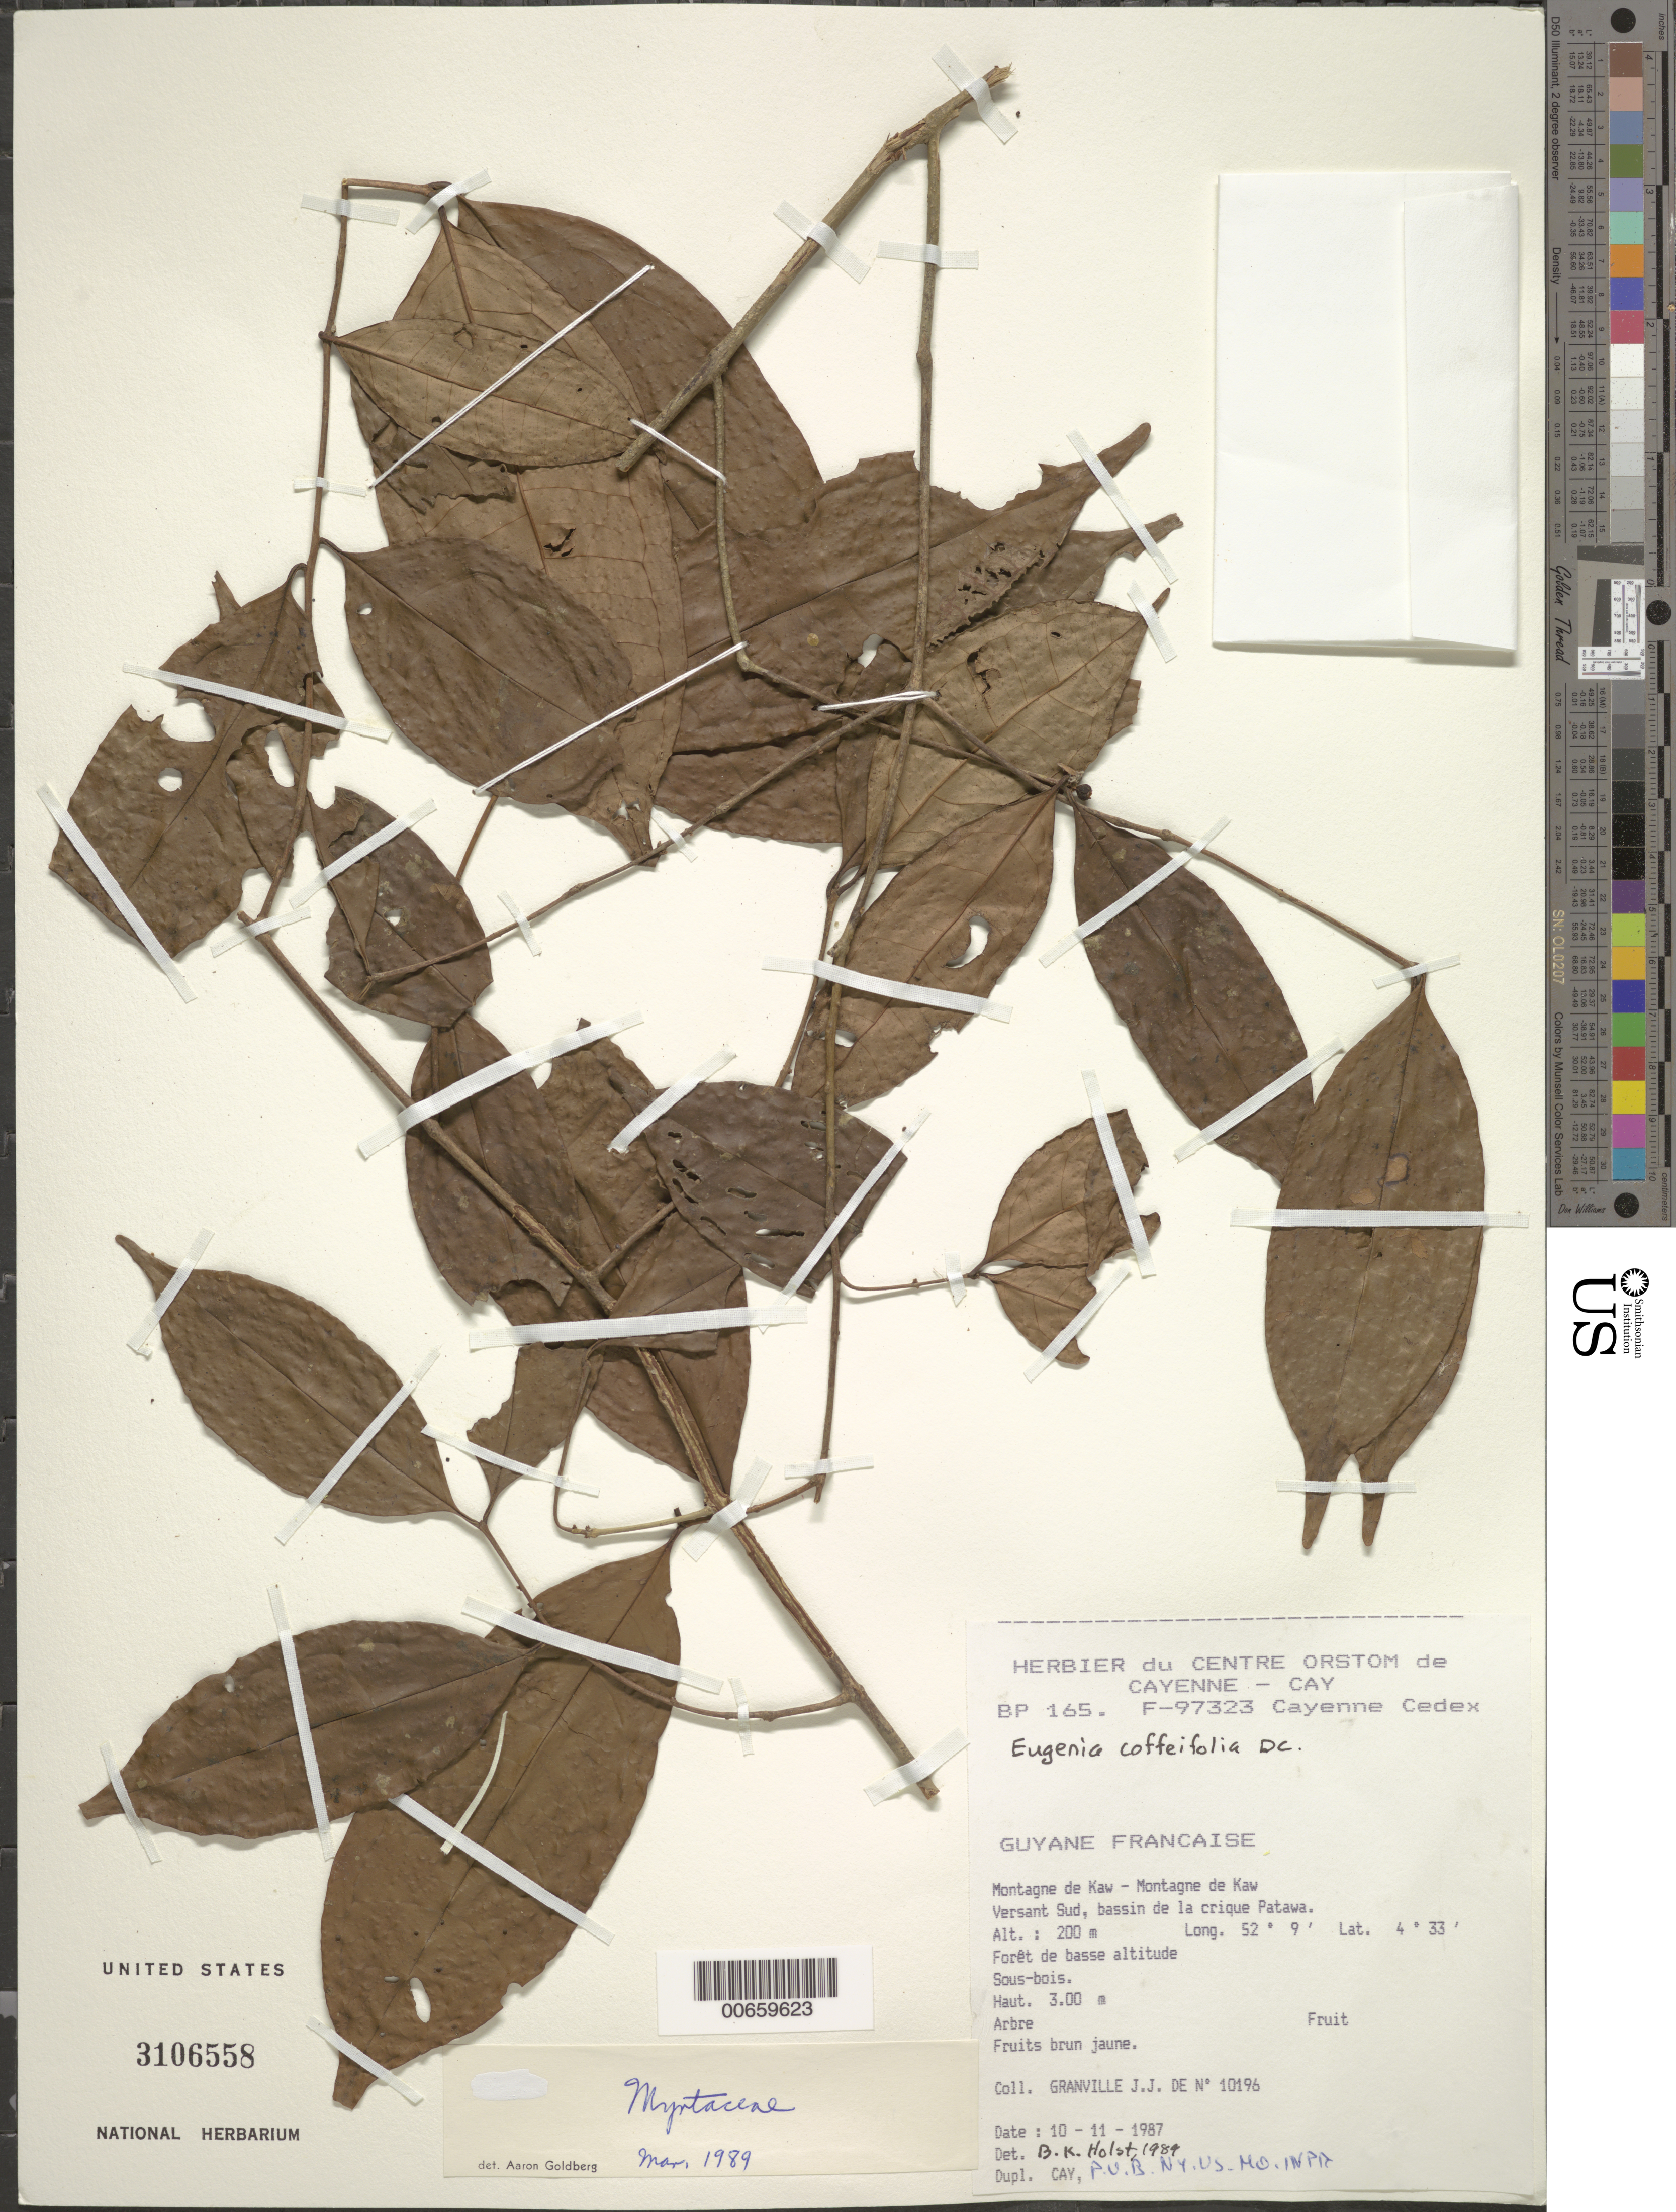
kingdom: Plantae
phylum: Tracheophyta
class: Magnoliopsida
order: Myrtales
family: Myrtaceae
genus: Eugenia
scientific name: Eugenia sinemariensis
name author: Aubl.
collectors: J.-J. de Granville et al.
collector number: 10196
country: French Guiana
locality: Montagne de Kaw, Bassin de la crique Patawa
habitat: Low forest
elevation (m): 200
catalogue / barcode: US 3106558